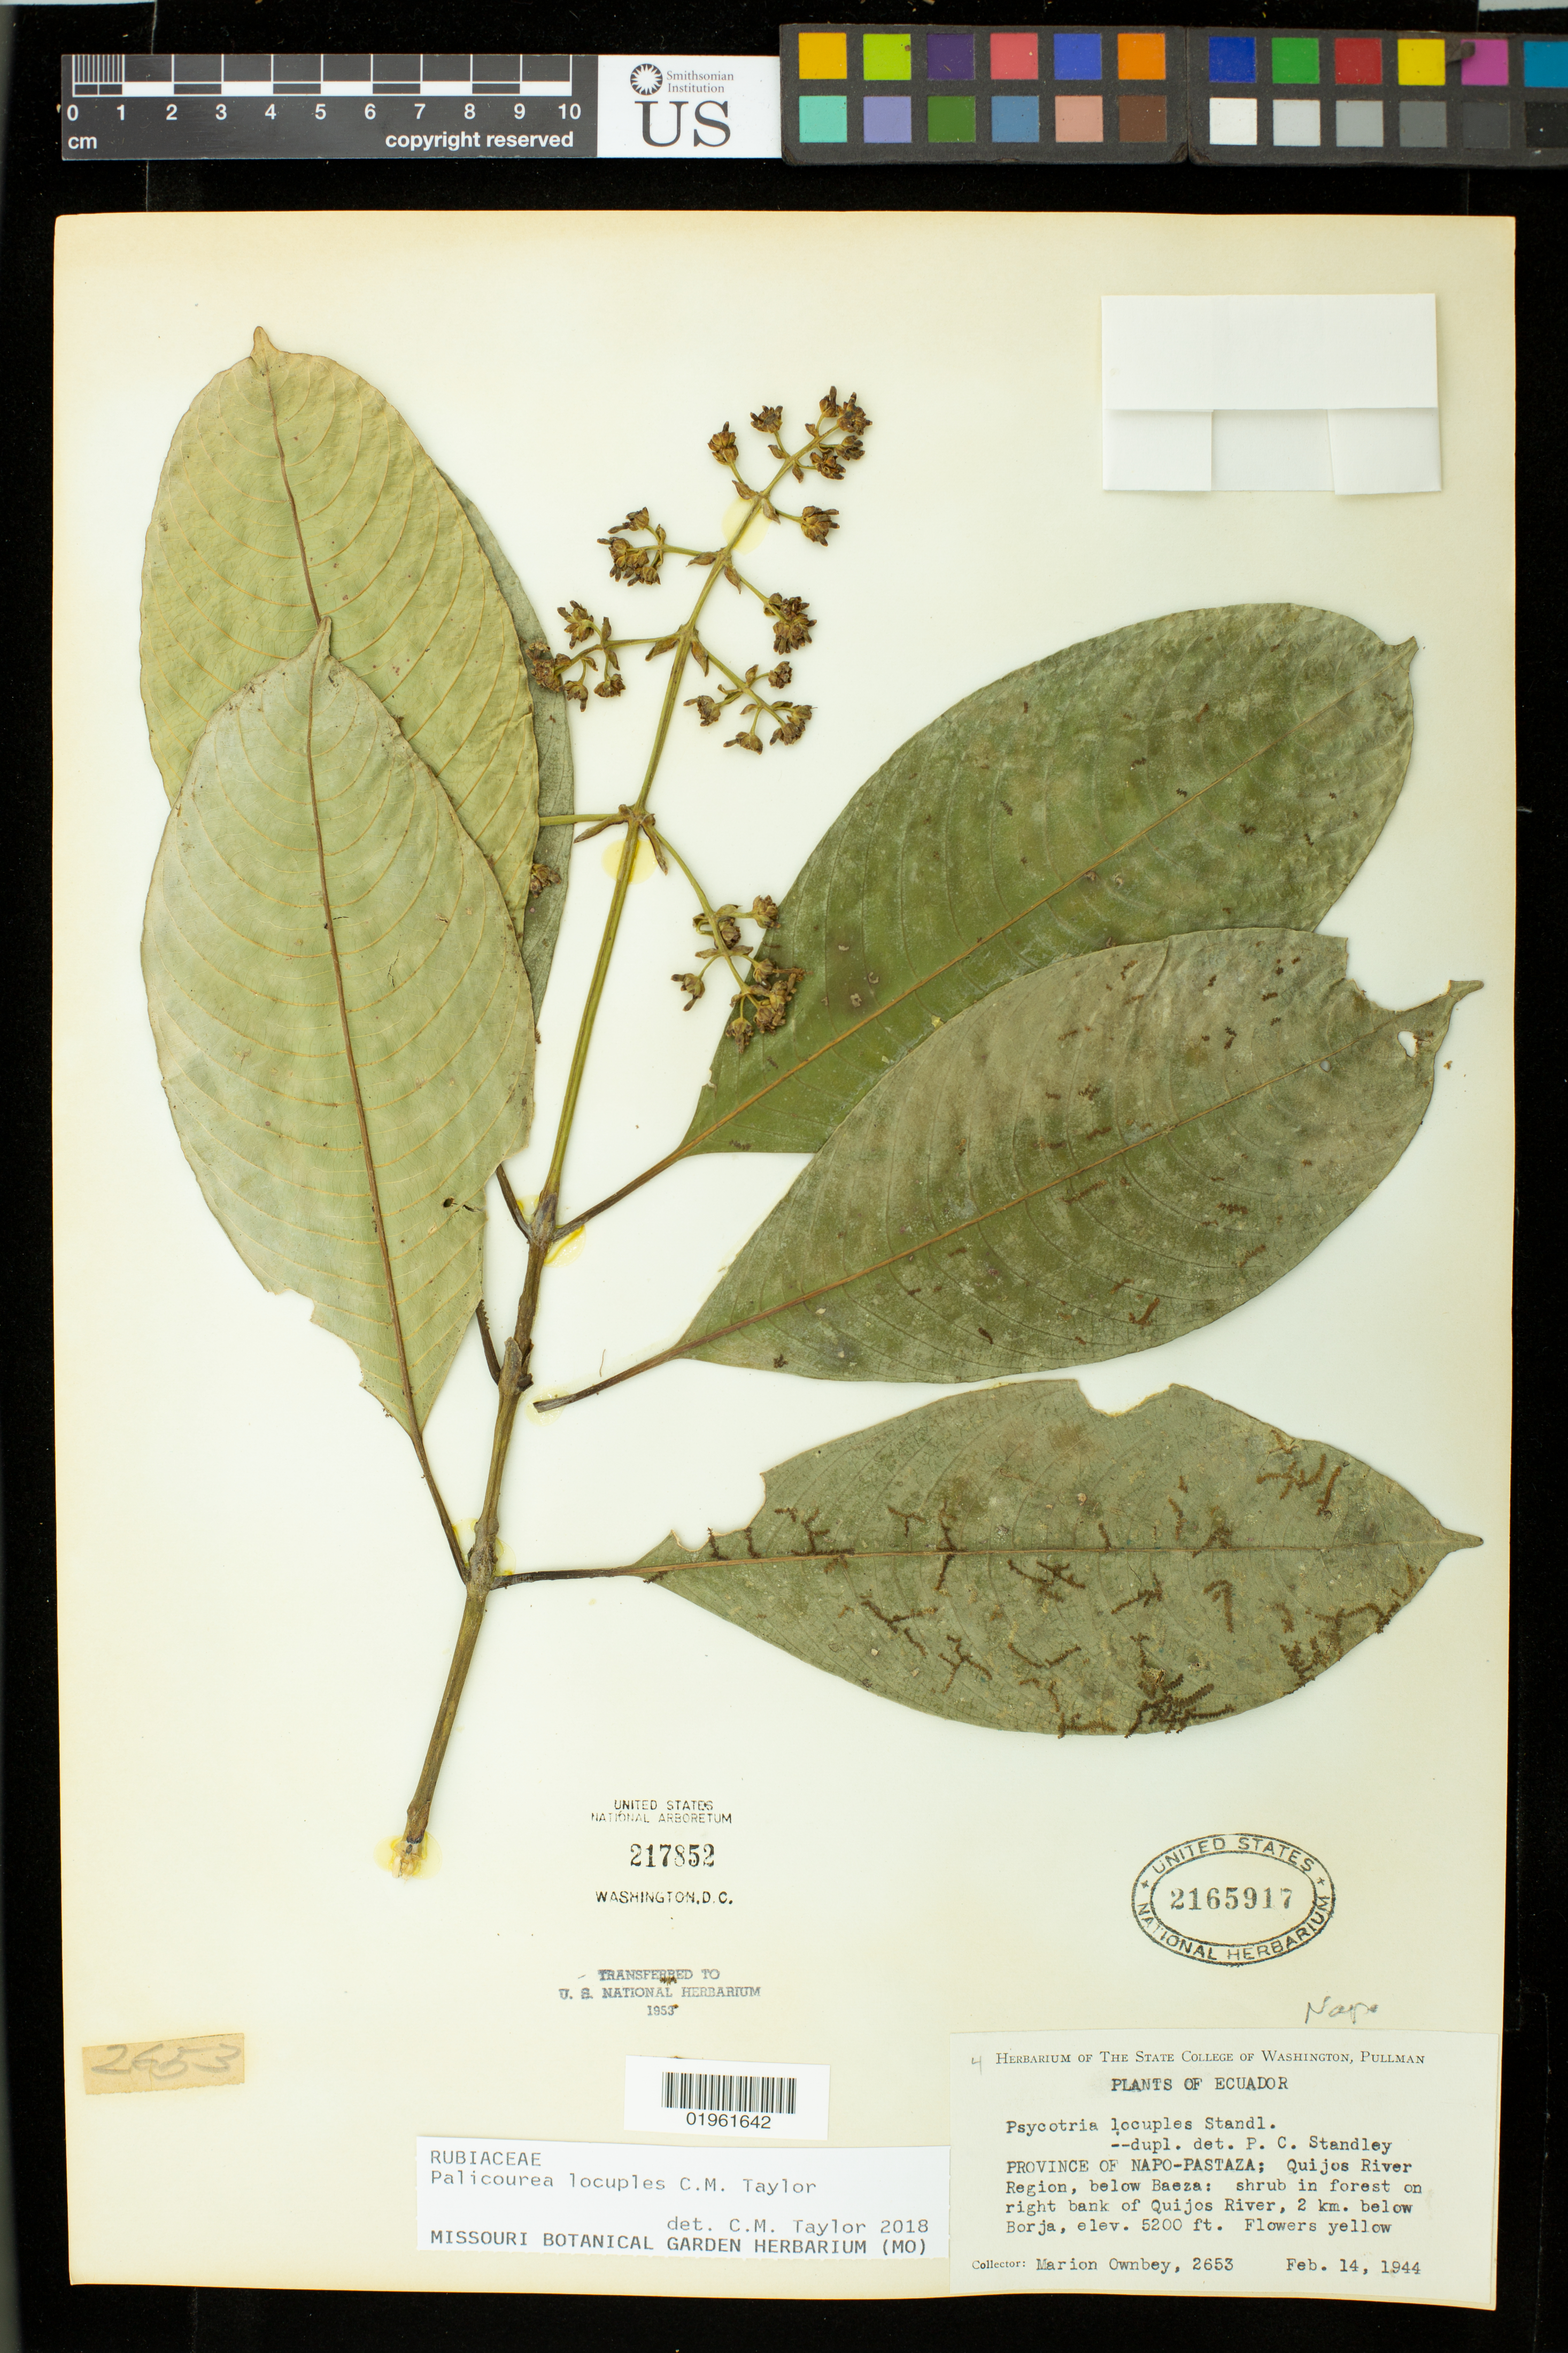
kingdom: Plantae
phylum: Tracheophyta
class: Magnoliopsida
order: Gentianales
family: Rubiaceae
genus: Palicourea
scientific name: Palicourea locuples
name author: C.M. Taylor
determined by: Taylor, Charlotte M.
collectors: F. M. Ownbey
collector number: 2653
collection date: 1944-02-14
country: Ecuador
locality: Province Napo-Pastaza; Quijos River Region below Baeza. 2 km. below Borja.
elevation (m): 1585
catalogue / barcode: US 2165917